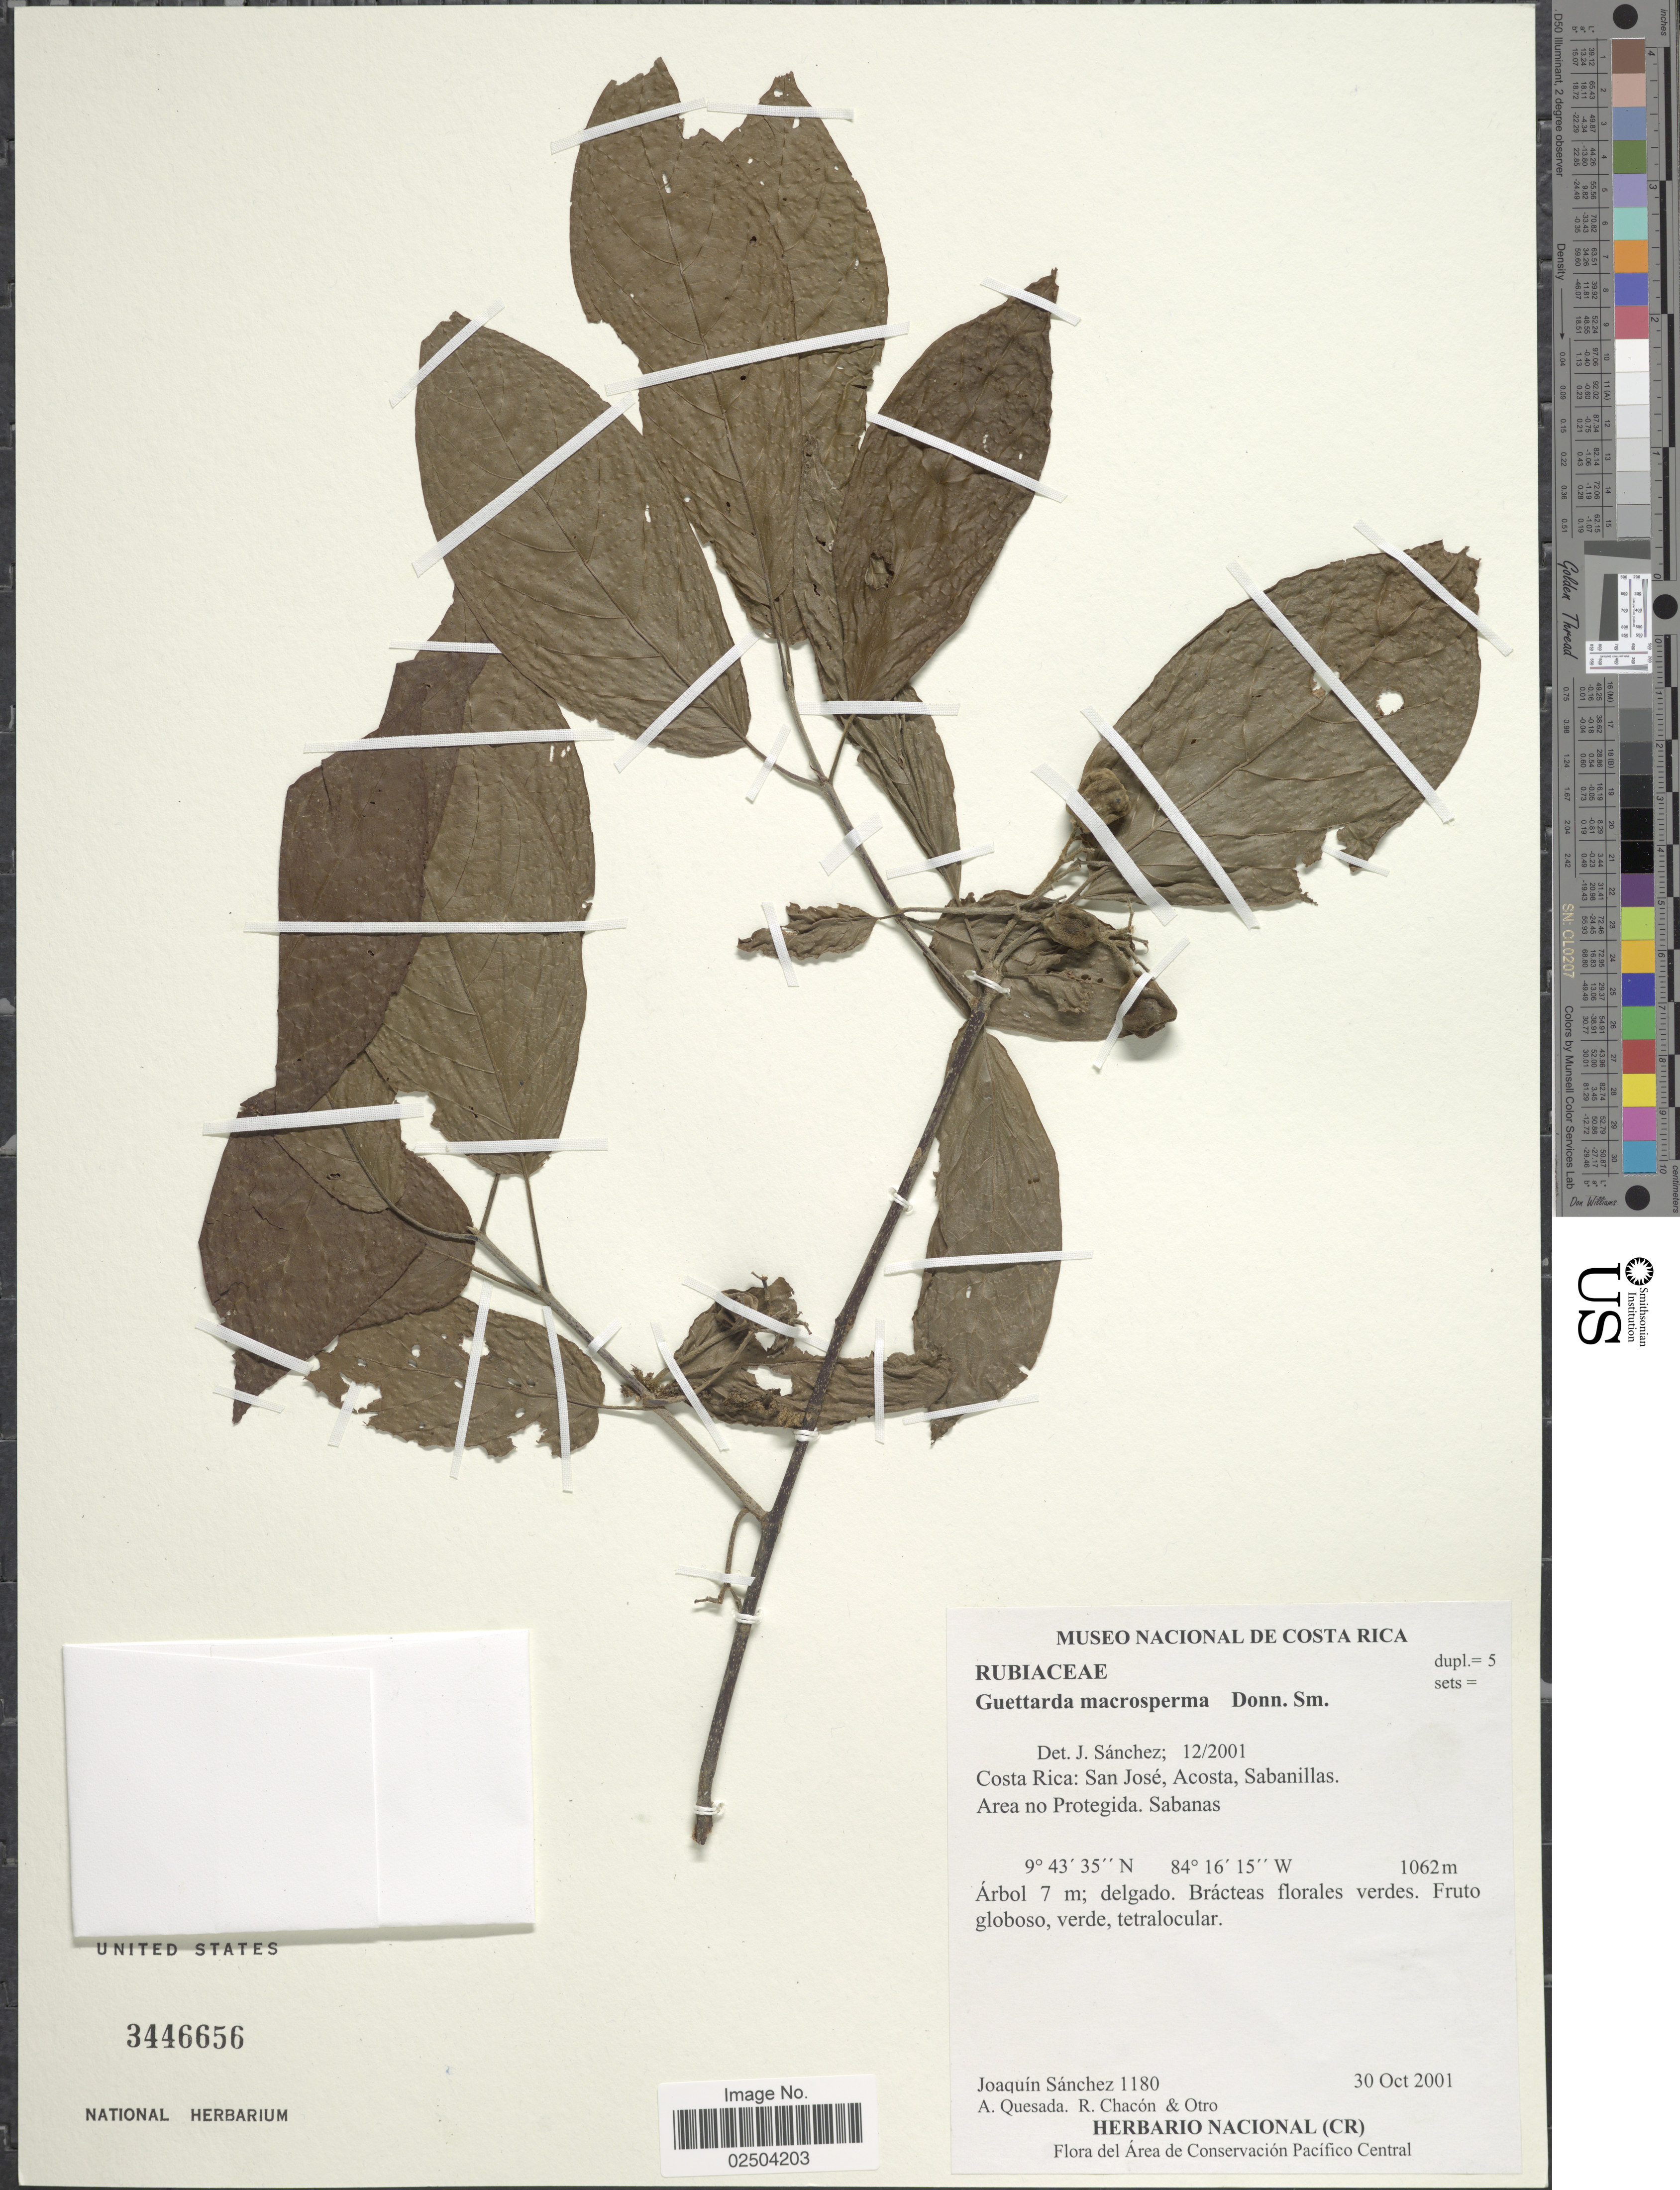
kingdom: Plantae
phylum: Tracheophyta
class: Magnoliopsida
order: Gentianales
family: Rubiaceae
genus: Guettarda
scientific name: Guettarda macrosperma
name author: Donn. Sm.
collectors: J. Sánchez, A. Quesada, R. Chacón & et al.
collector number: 1180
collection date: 2001-10-30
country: Costa Rica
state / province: San José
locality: Acosta, Sabanillas. Area no Protegida. Sabanas.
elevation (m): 1062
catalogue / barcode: US 3446656